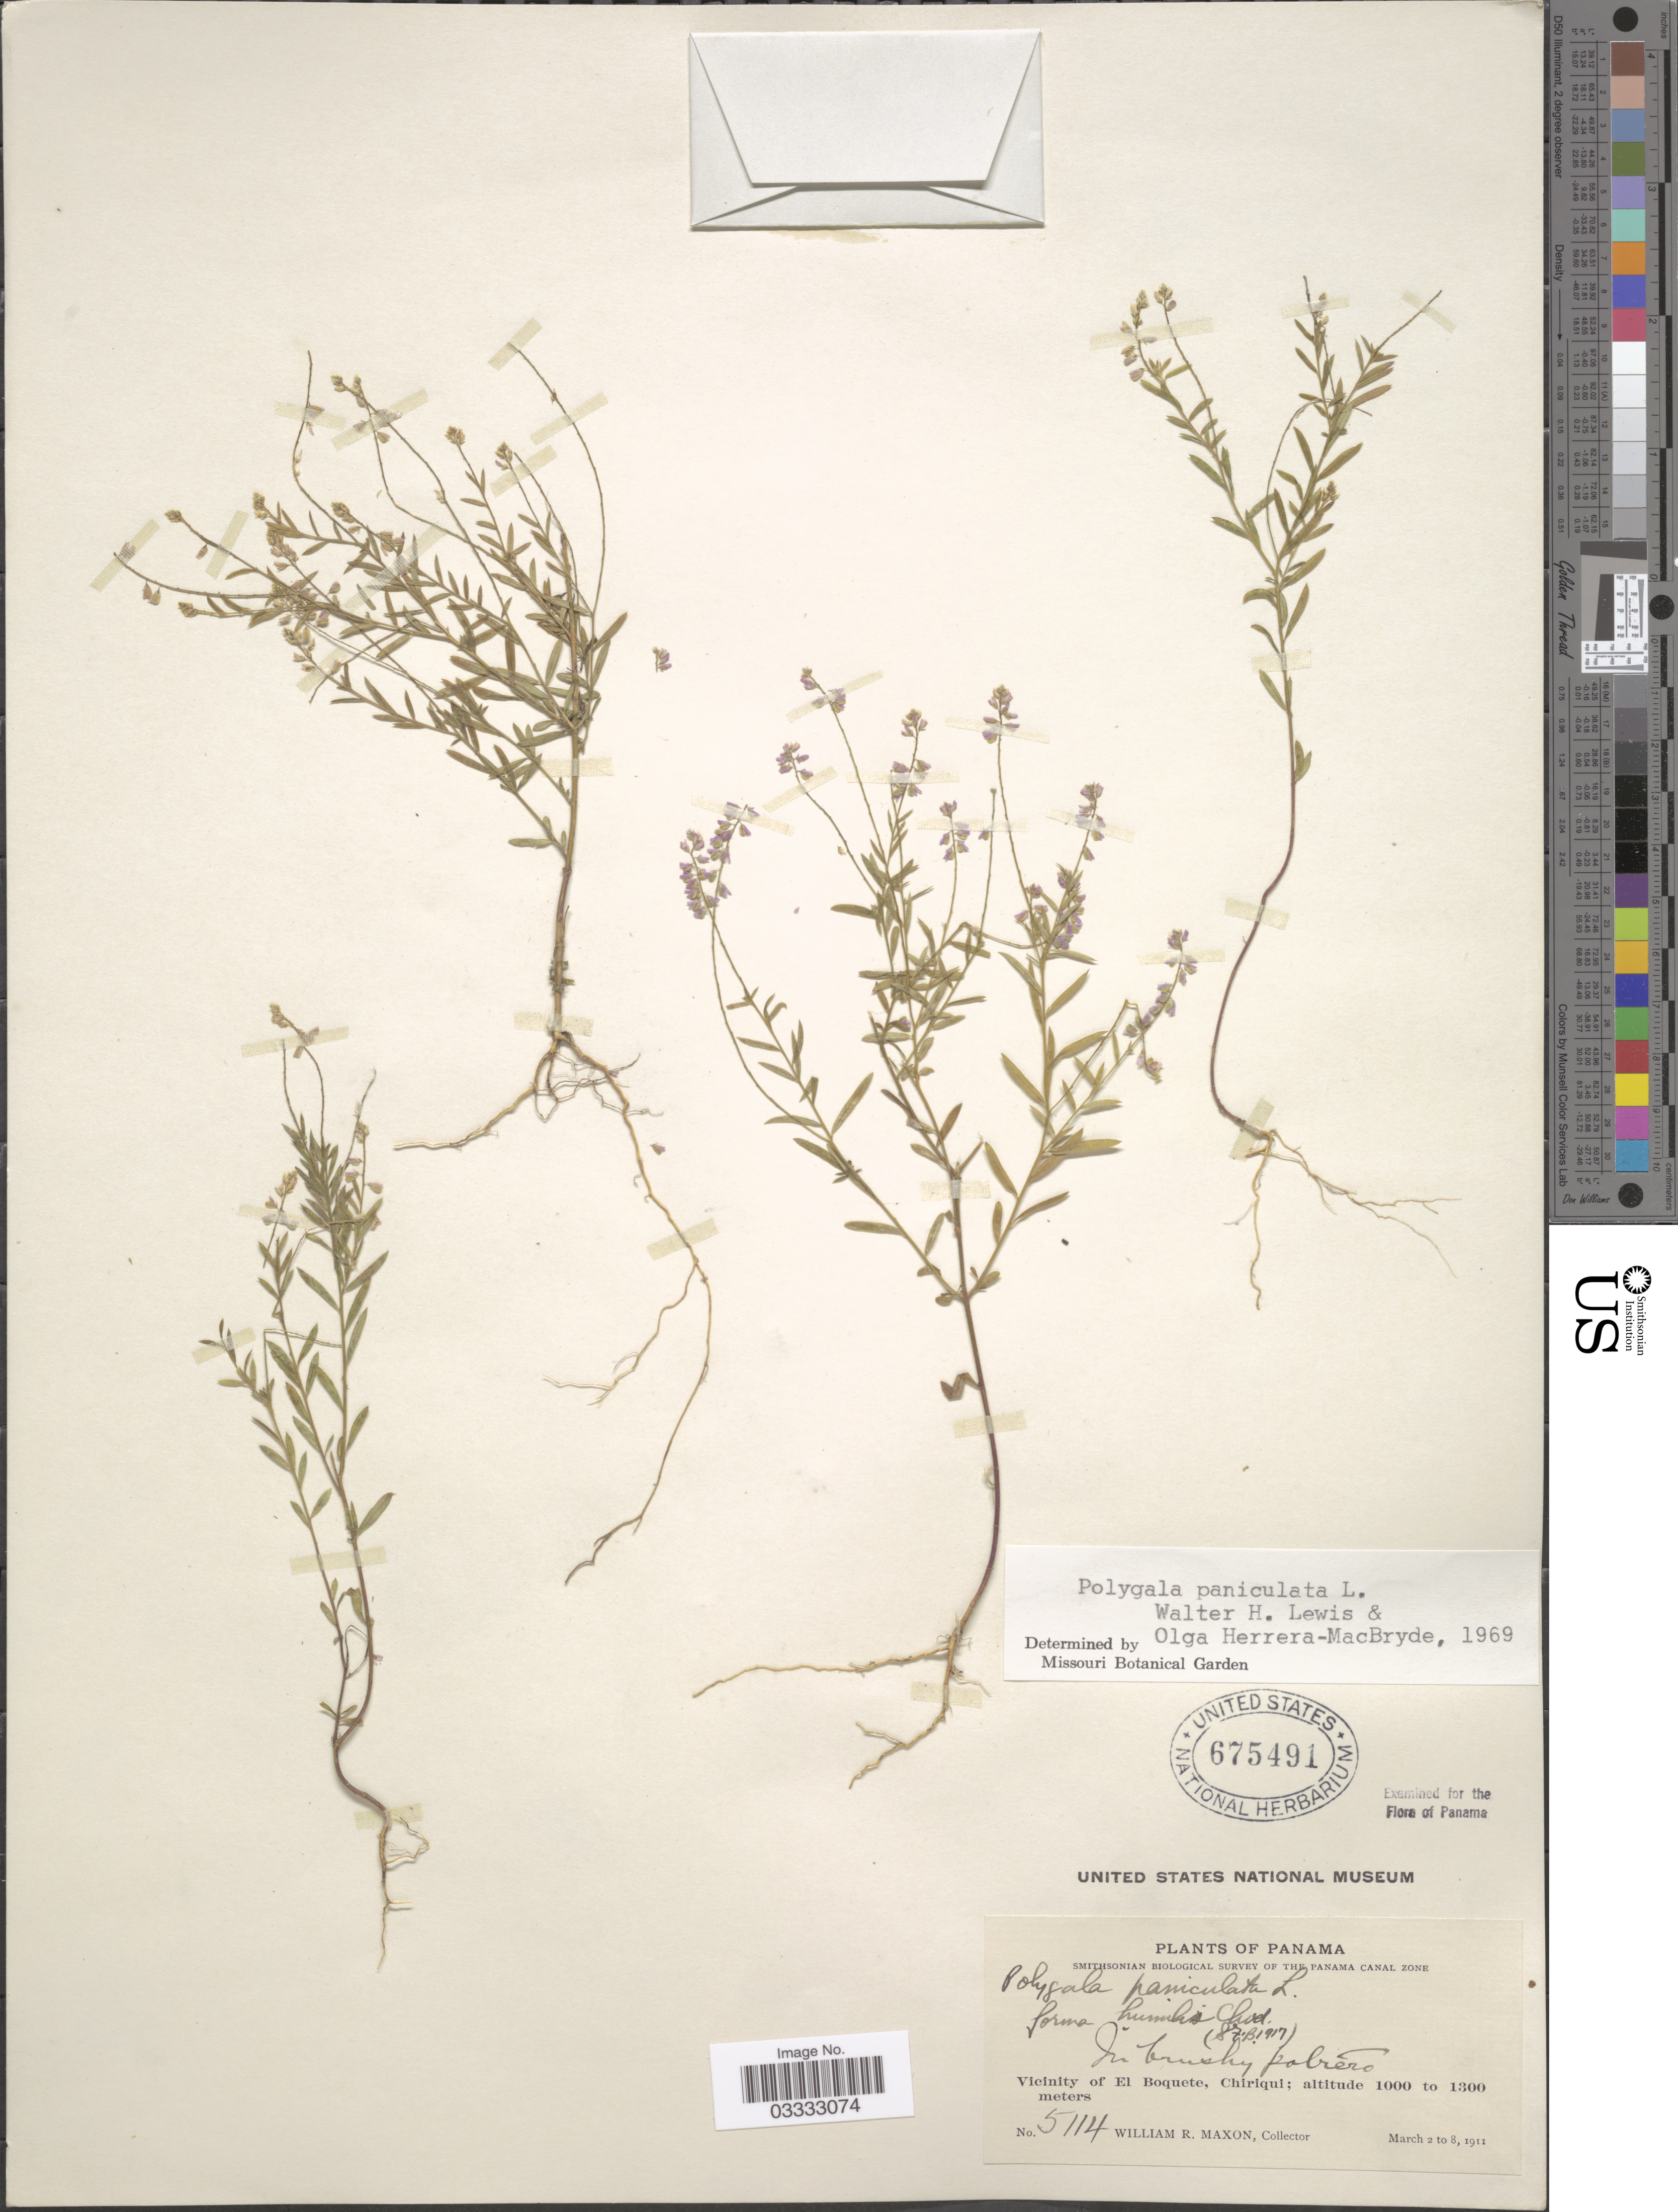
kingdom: Plantae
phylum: Tracheophyta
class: Magnoliopsida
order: Fabales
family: Polygalaceae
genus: Polygala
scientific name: Polygala paniculata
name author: L.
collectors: W. R. Maxon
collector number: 5114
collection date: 1911-03-02/1911-03-08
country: Panama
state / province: Chiriqui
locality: In brushy potrero. Vicinity of El Boquete.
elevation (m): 1000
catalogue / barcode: US 675491